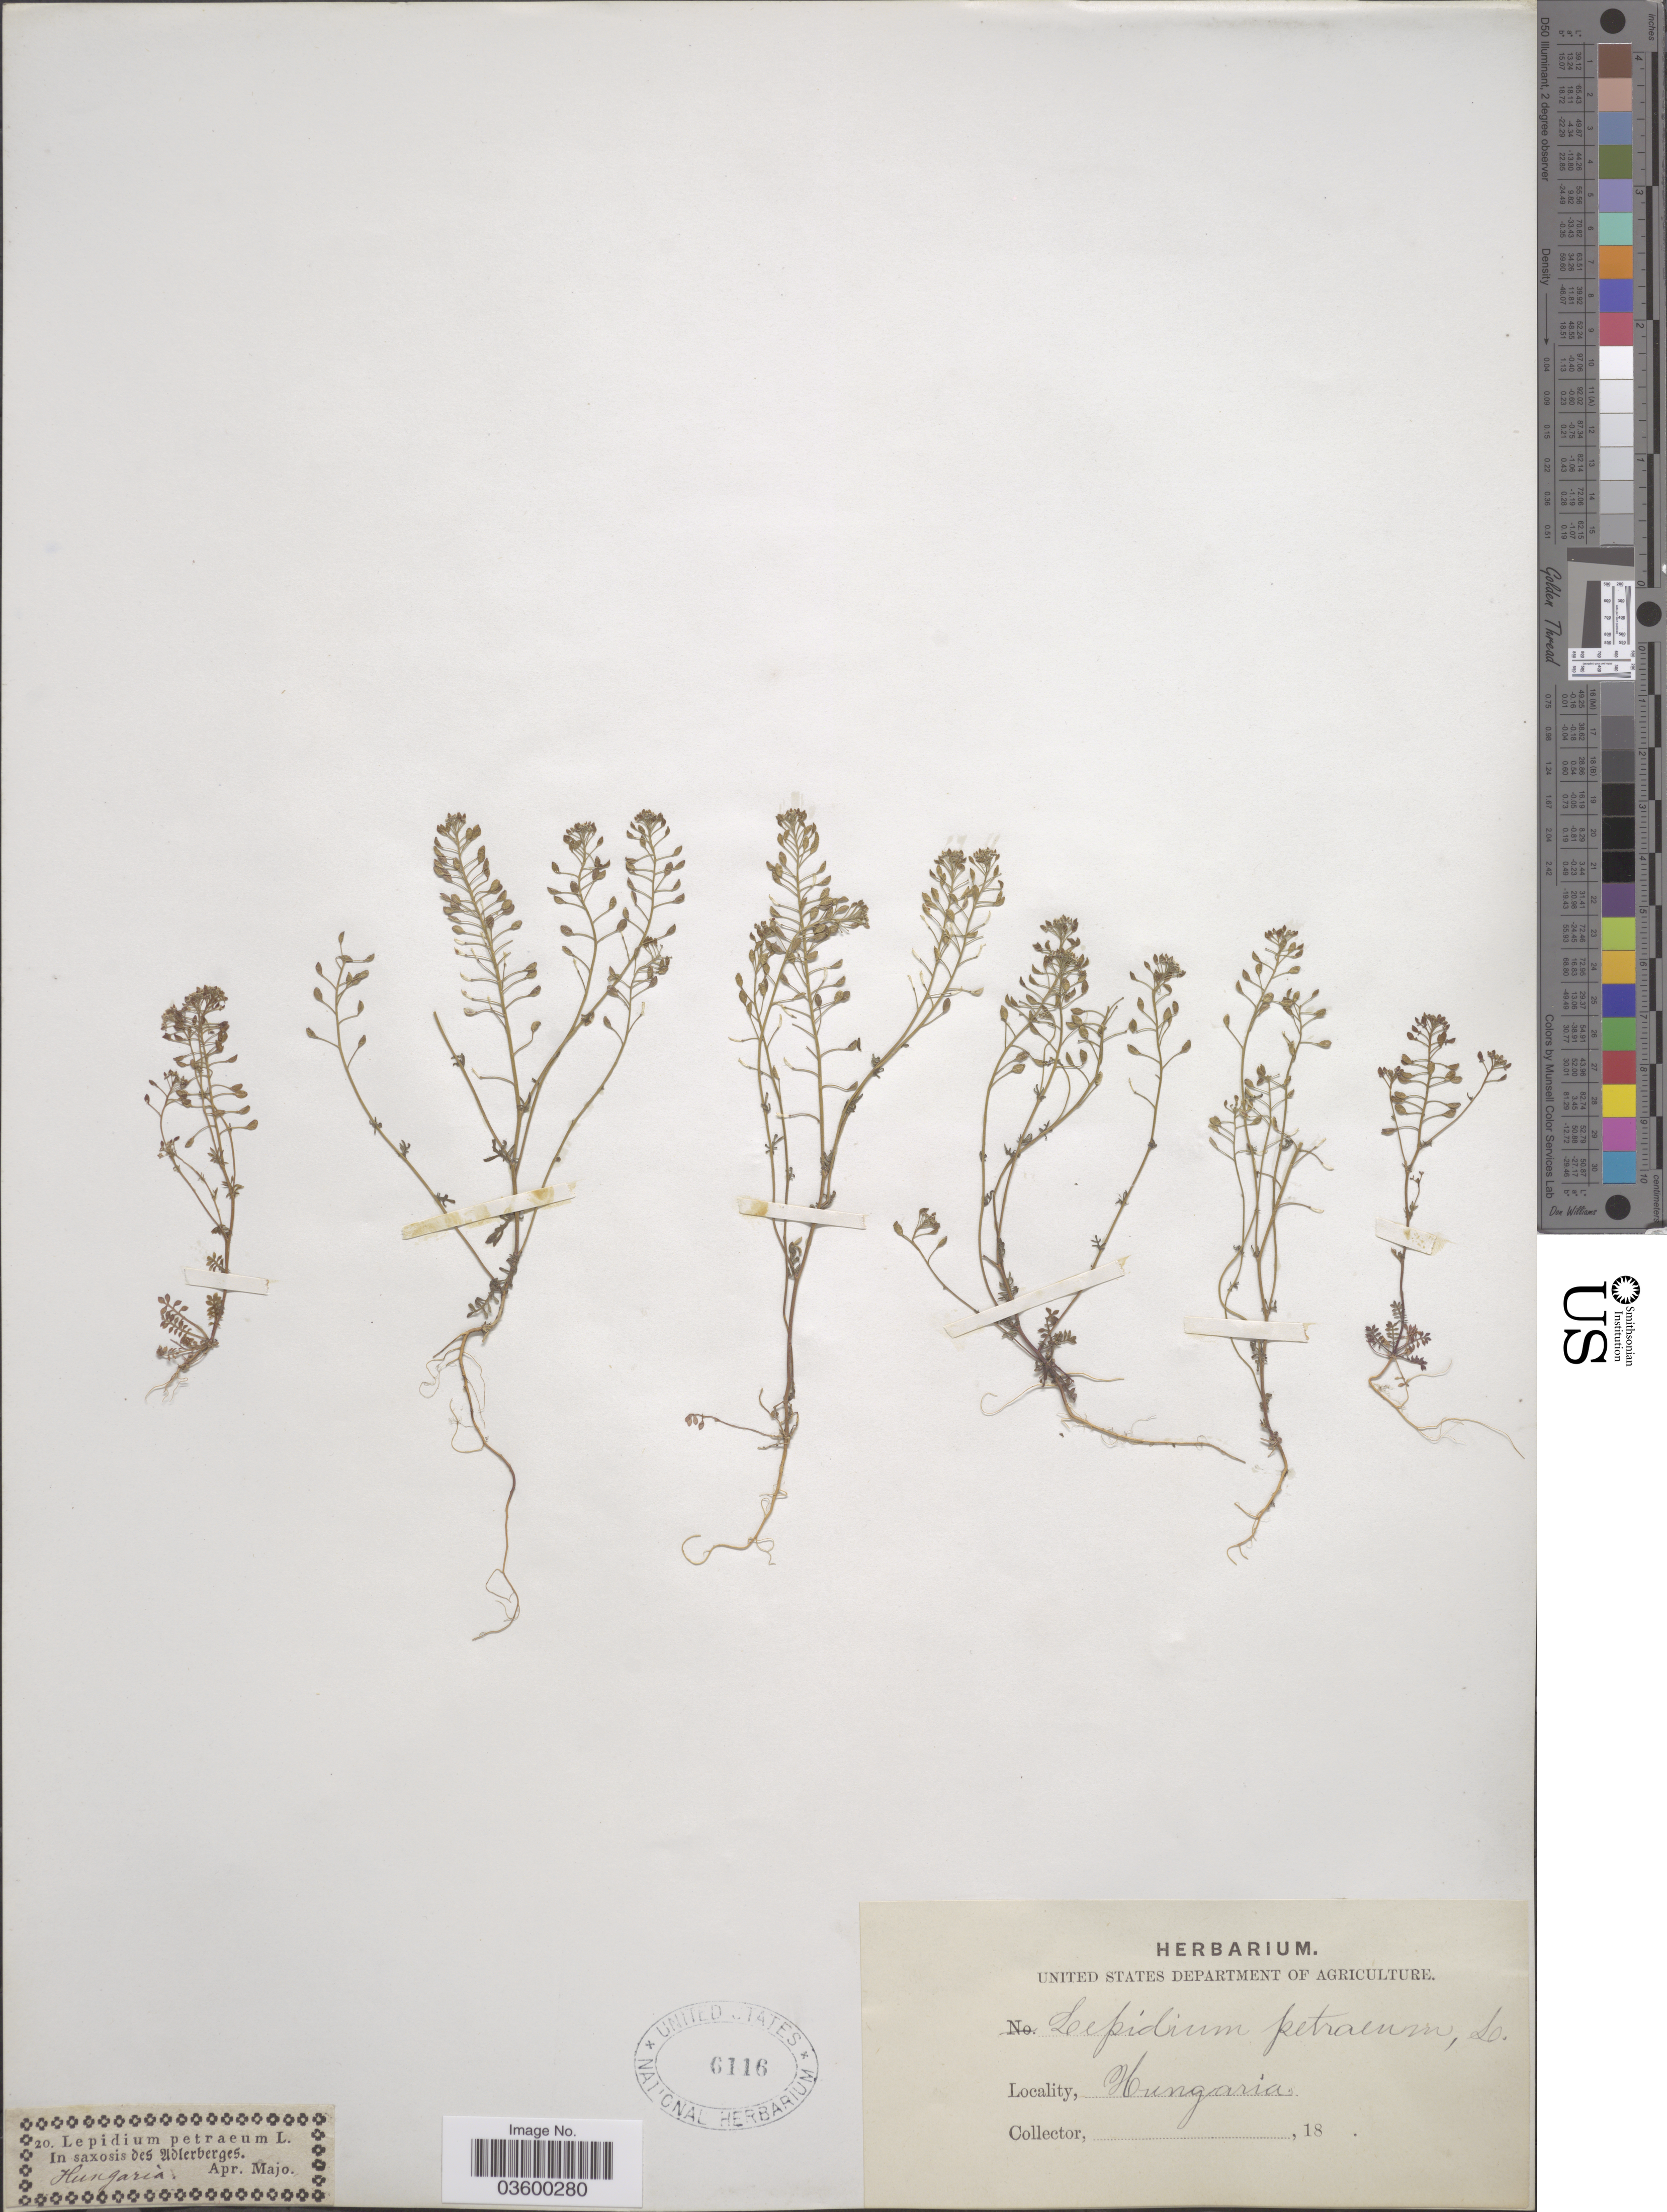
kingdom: Plantae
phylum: Tracheophyta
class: Magnoliopsida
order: Brassicales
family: Brassicaceae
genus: Lepidium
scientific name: Lepidium petraeum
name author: L.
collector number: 20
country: Hungary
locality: In saxosis des Udlerberges.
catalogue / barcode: US 6116